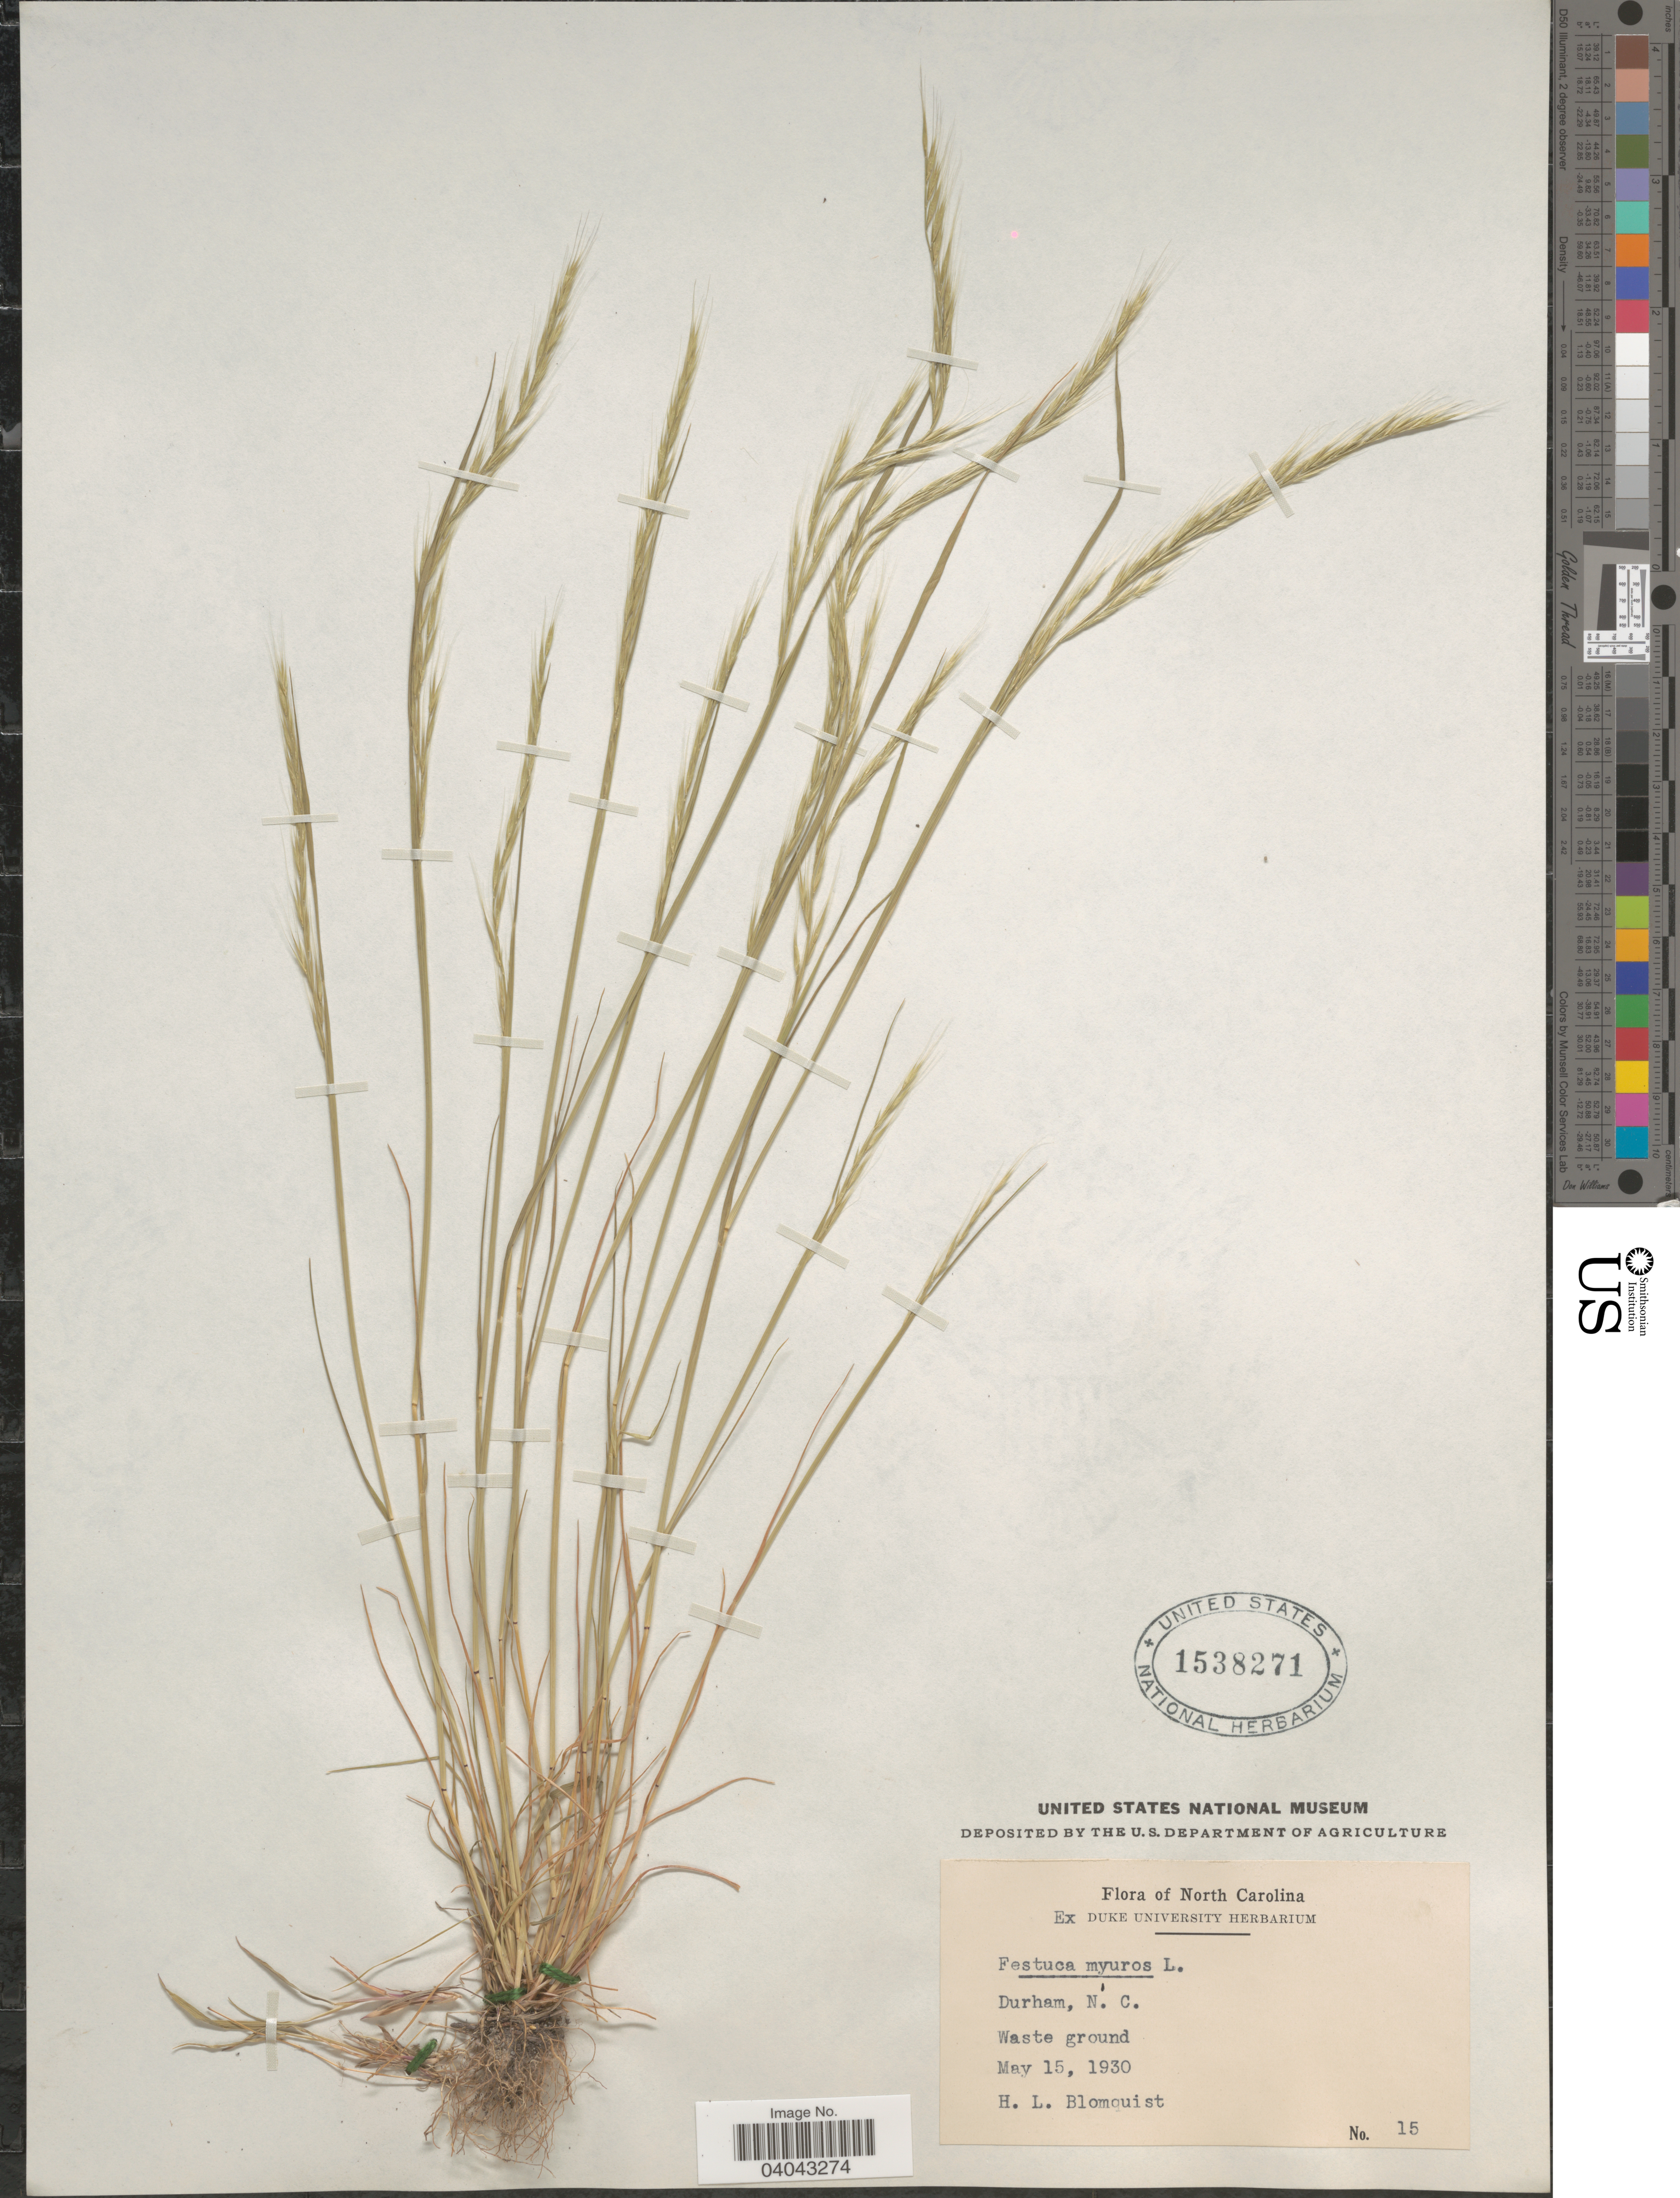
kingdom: Plantae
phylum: Tracheophyta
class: Liliopsida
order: Poales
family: Poaceae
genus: Festuca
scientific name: Festuca myuros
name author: L.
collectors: H. Blomquist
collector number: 15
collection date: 1930-05-15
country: United States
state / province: North Carolina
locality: Durham, N.C.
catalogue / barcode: US 1538271